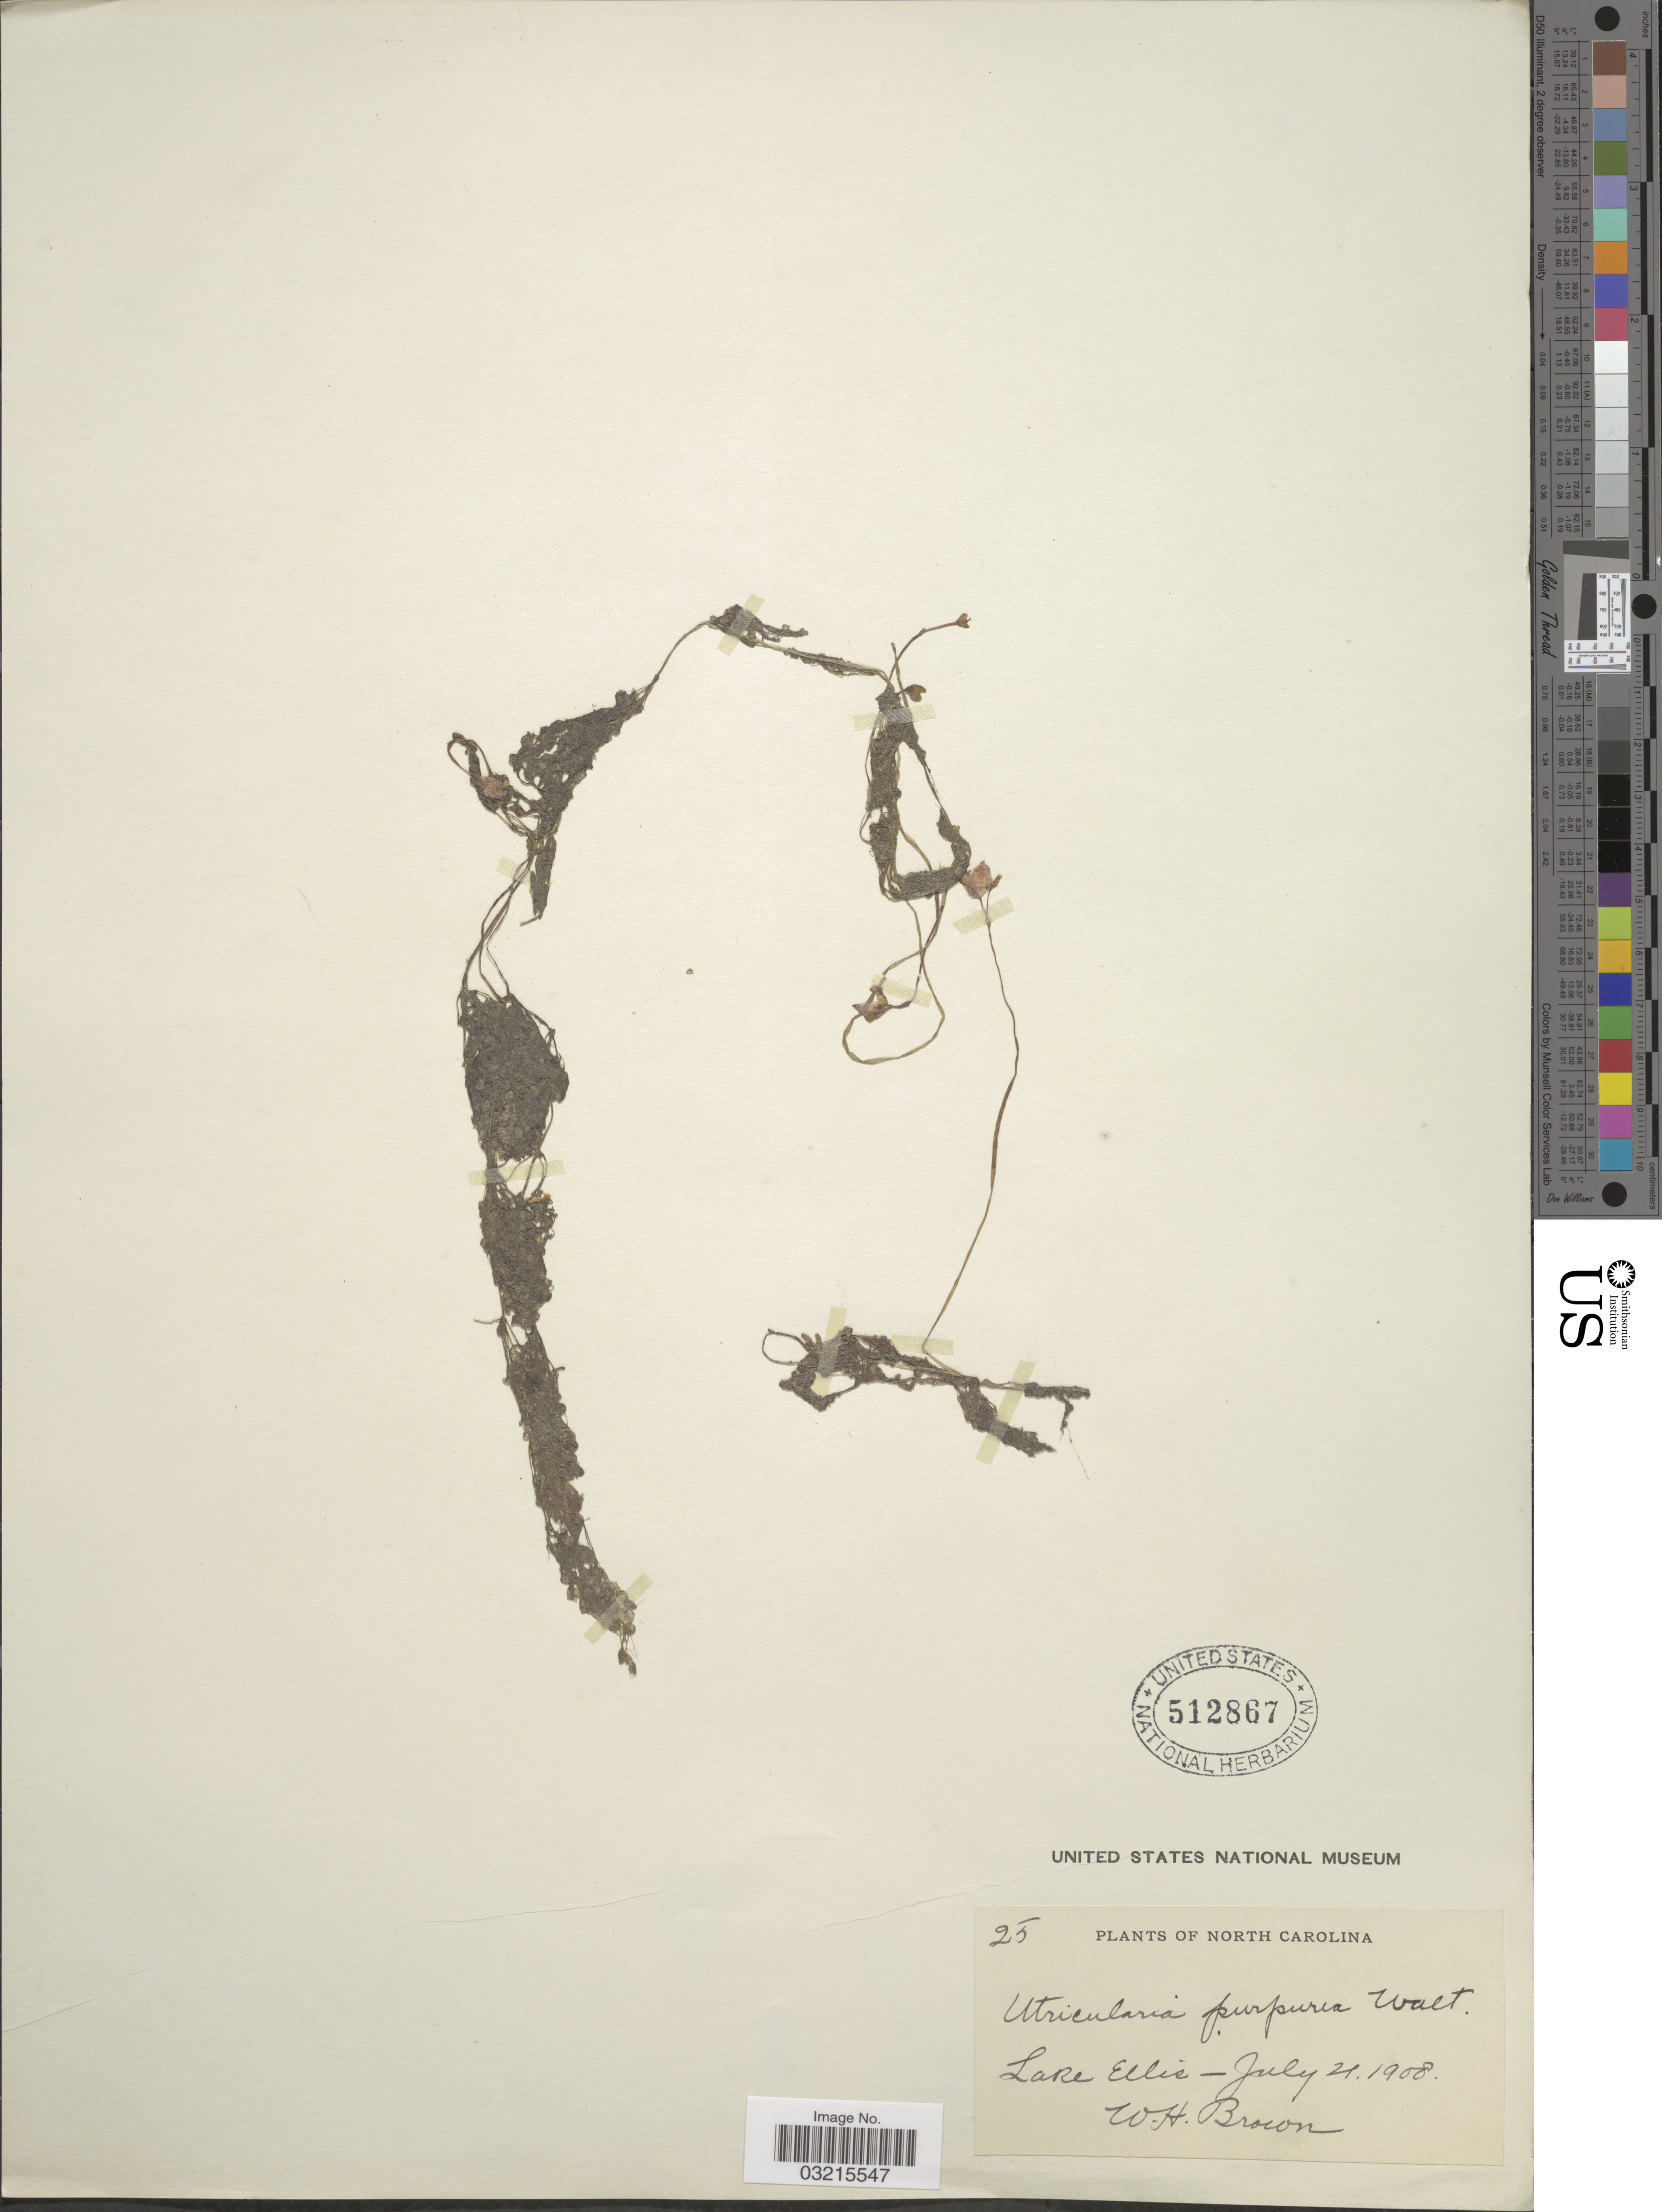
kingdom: Plantae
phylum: Tracheophyta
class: Magnoliopsida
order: Lamiales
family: Lentibulariaceae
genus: Utricularia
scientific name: Utricularia purpurea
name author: Walter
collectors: W. H. Brown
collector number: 25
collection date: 1908-07-21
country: United States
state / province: North Carolina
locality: Lake Ellis.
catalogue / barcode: US 512867